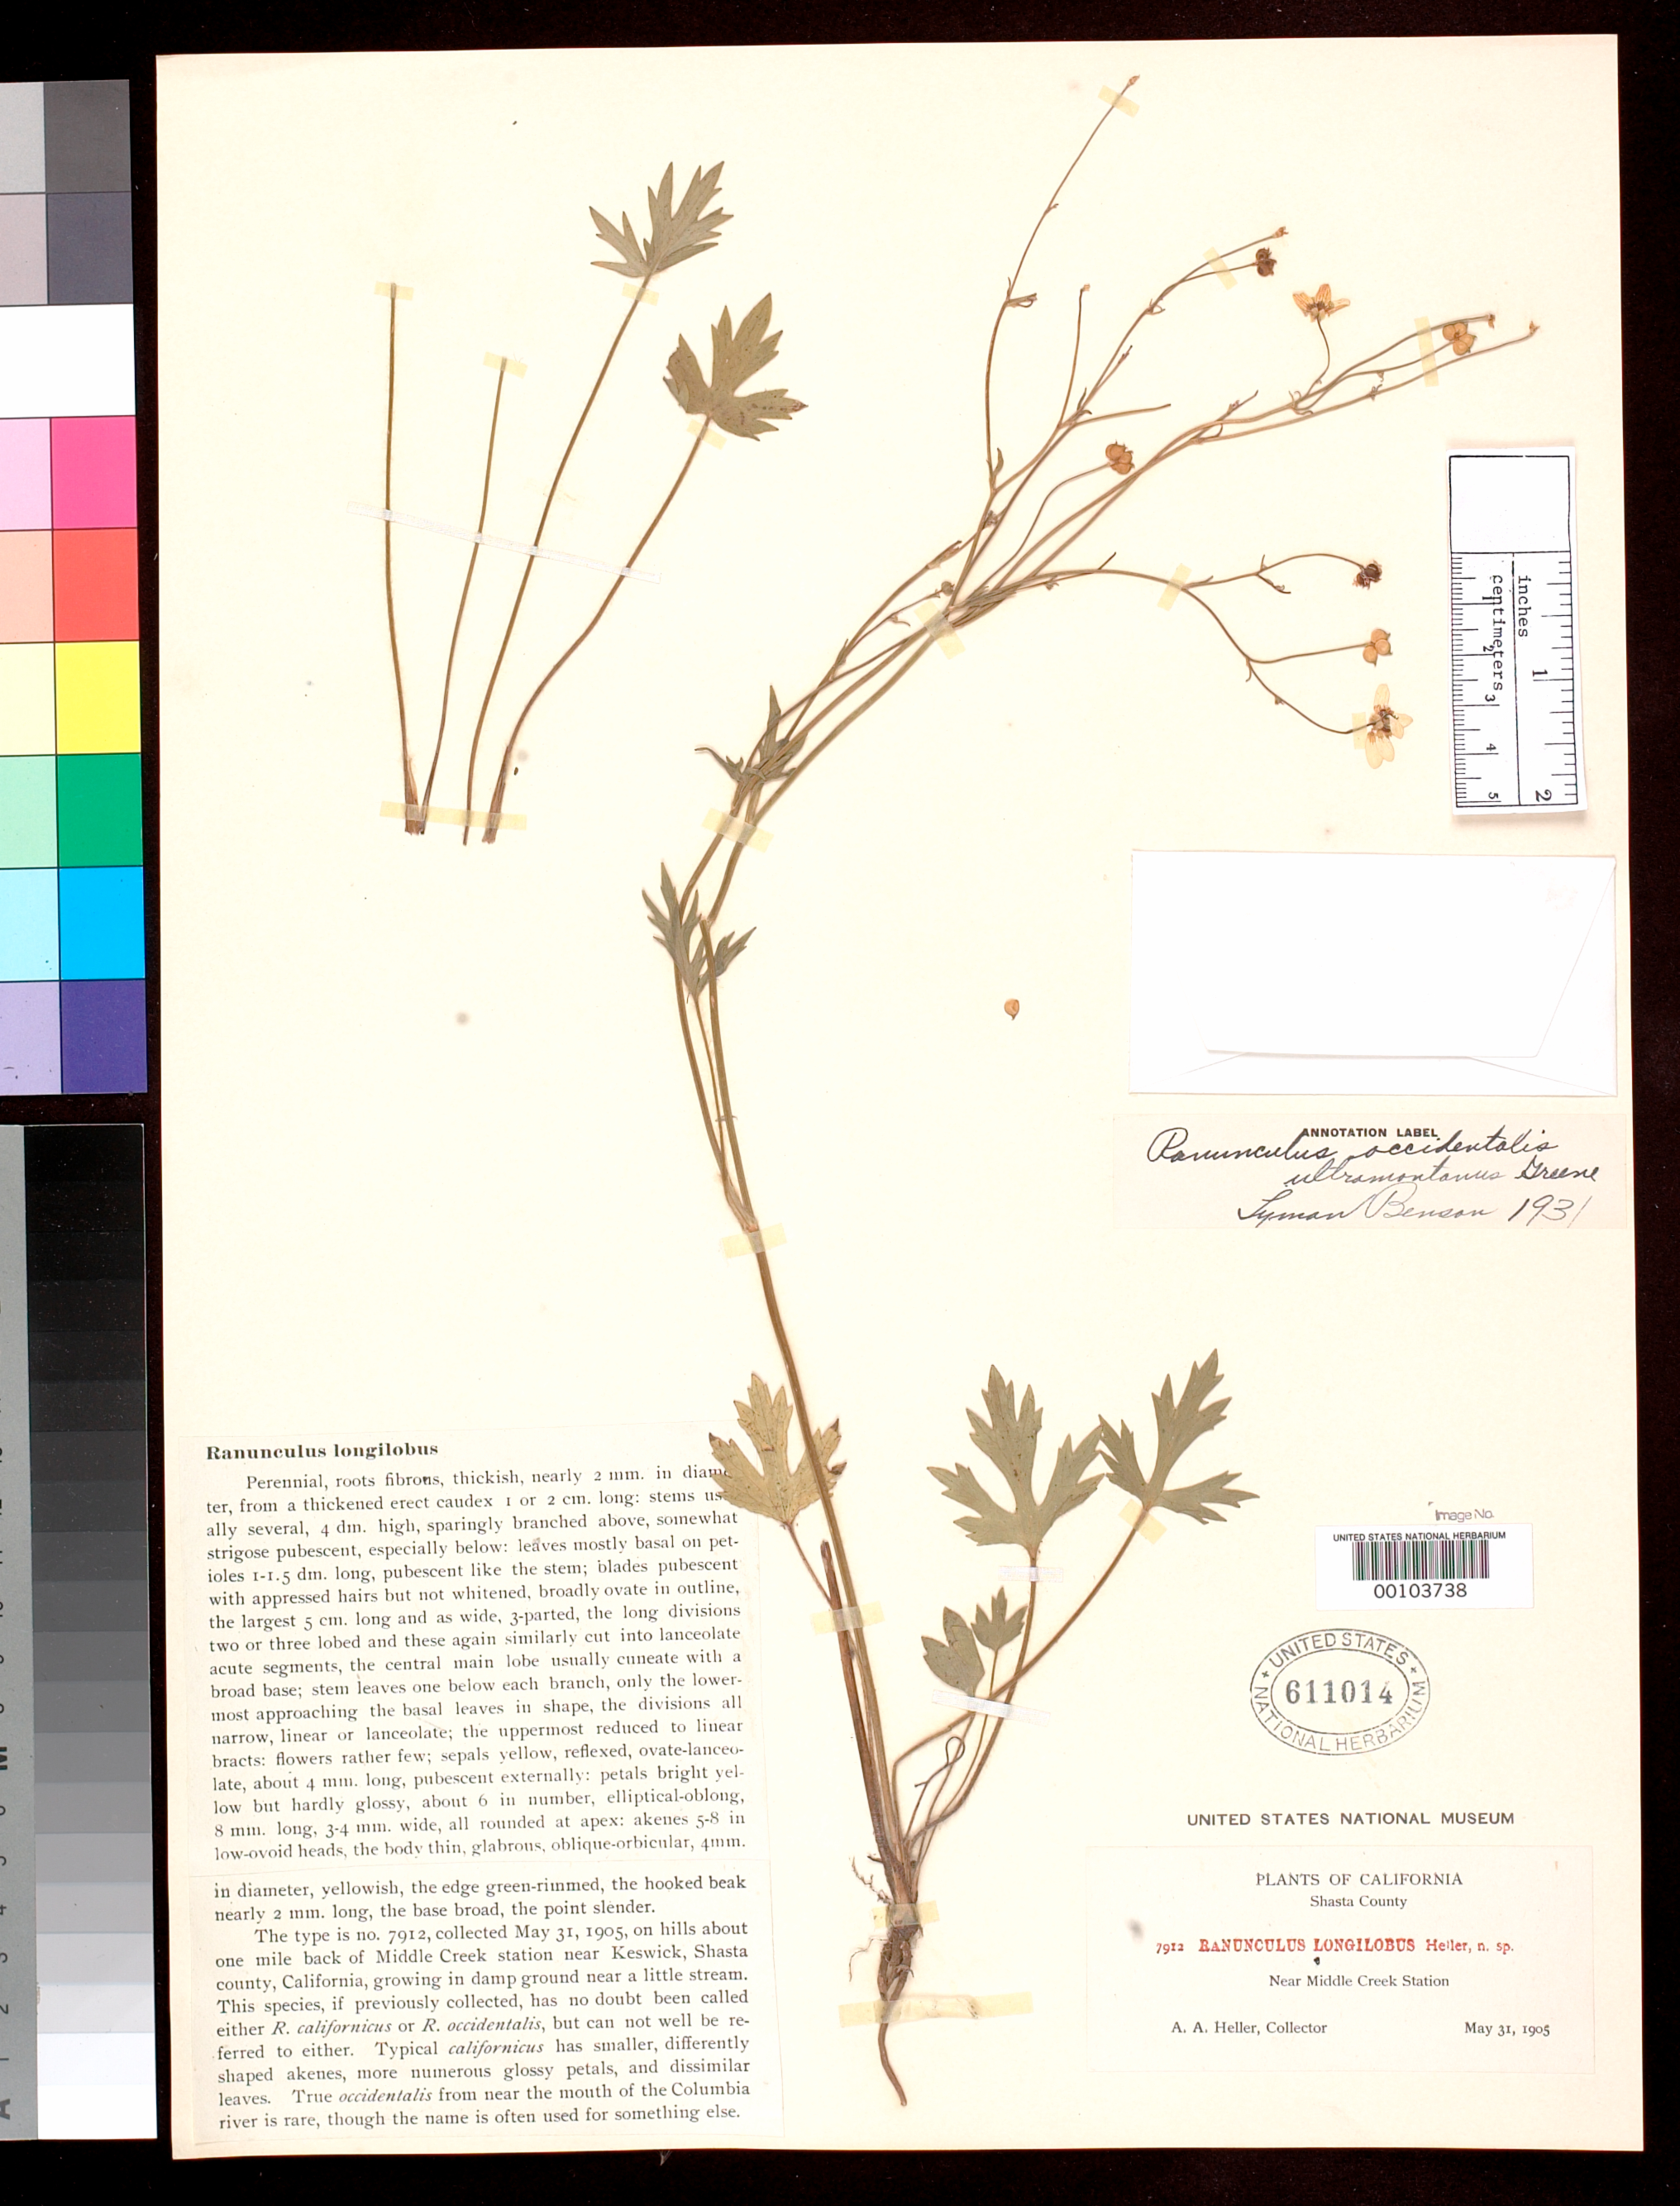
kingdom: Plantae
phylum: Tracheophyta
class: Magnoliopsida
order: Ranunculales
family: Ranunculaceae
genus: Ranunculus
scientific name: Ranunculus longilobus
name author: A. Heller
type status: Isotype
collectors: A. A. Heller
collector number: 7912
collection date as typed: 31 May 1905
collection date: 1905-05-31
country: United States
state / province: California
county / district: Shasta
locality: Middle Creek Station near Keswick.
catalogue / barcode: US 611014